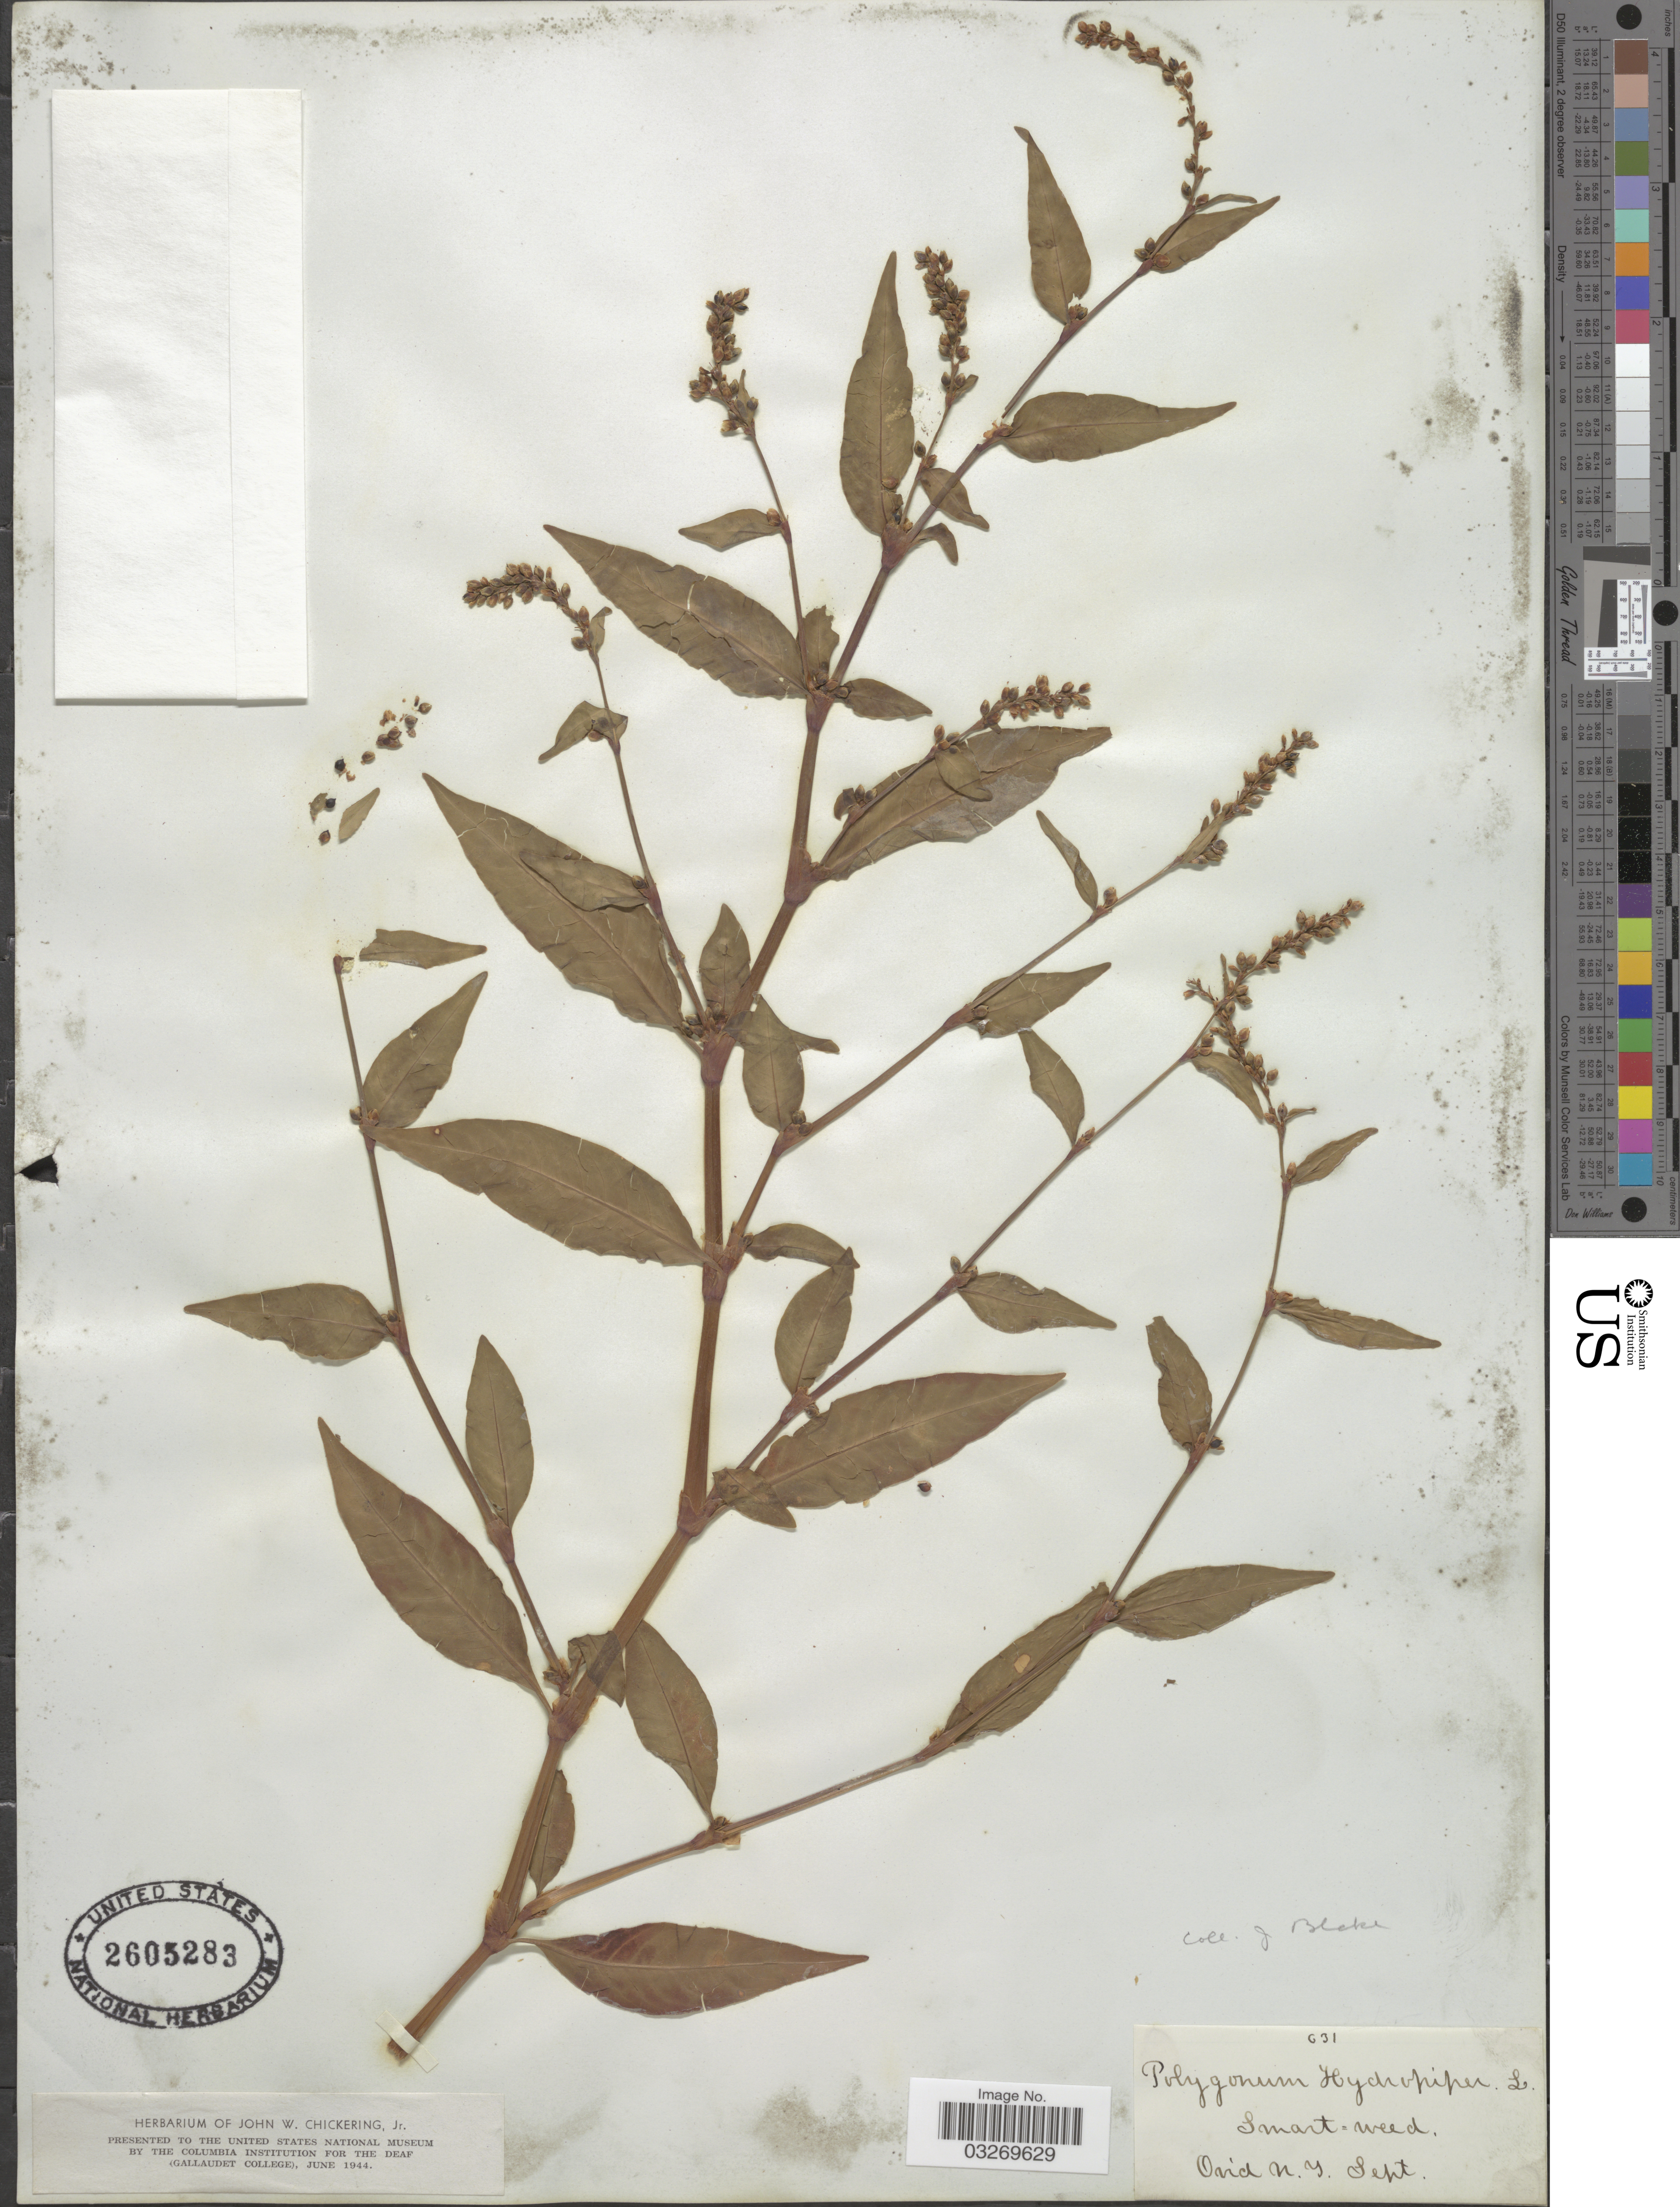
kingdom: Plantae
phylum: Tracheophyta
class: Magnoliopsida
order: Caryophyllales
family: Polygonaceae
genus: Persicaria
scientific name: Persicaria hydropiper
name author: (L.) Delarbre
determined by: Atha, D. E.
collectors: Ex herb. John W. Chickering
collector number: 631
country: United States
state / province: New York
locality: Ovid.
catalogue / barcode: US 2605283